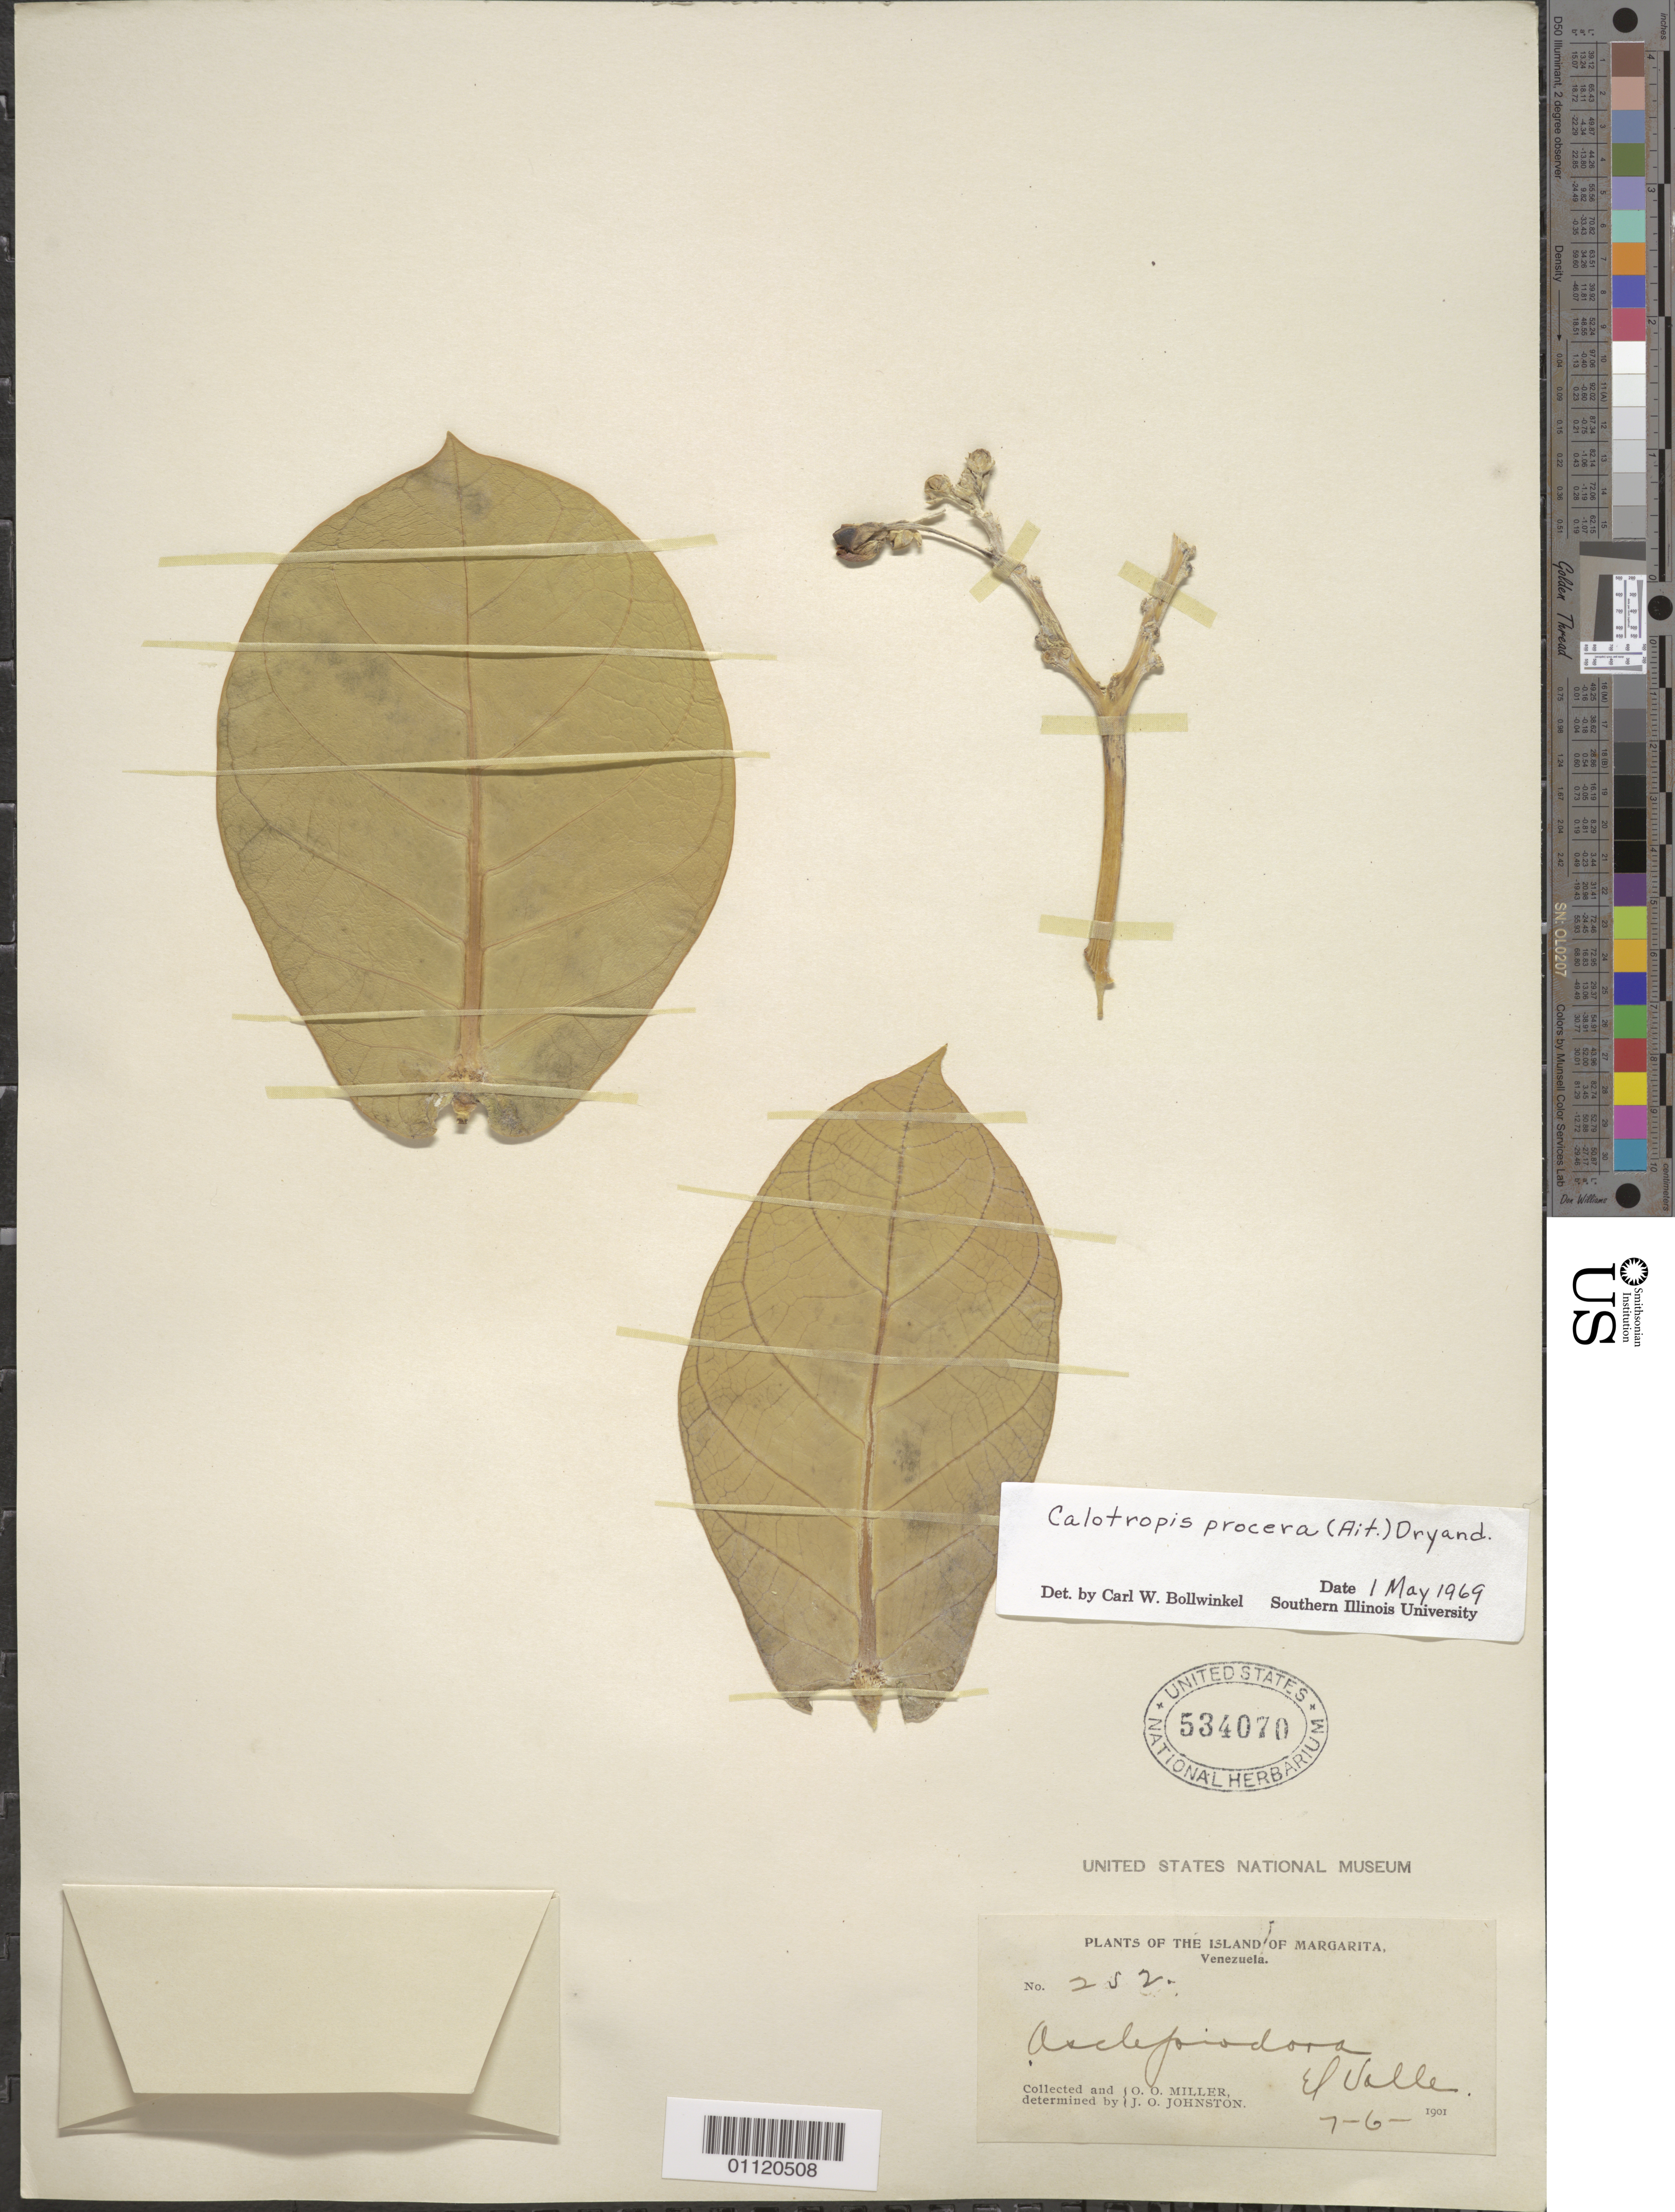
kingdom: Plantae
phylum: Tracheophyta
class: Magnoliopsida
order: Gentianales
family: Apocynaceae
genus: Calotropis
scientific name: Calotropis procera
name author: (Aiton) W.T. Aiton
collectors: O. O. Miller & J. Johnston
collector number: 252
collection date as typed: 07 Jun 1901 or 06 Jul 1901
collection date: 1901-06-07 or 1901-07-06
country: Venezuela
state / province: Nueva Esparta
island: Margarita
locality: El Valle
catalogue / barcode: US 534070